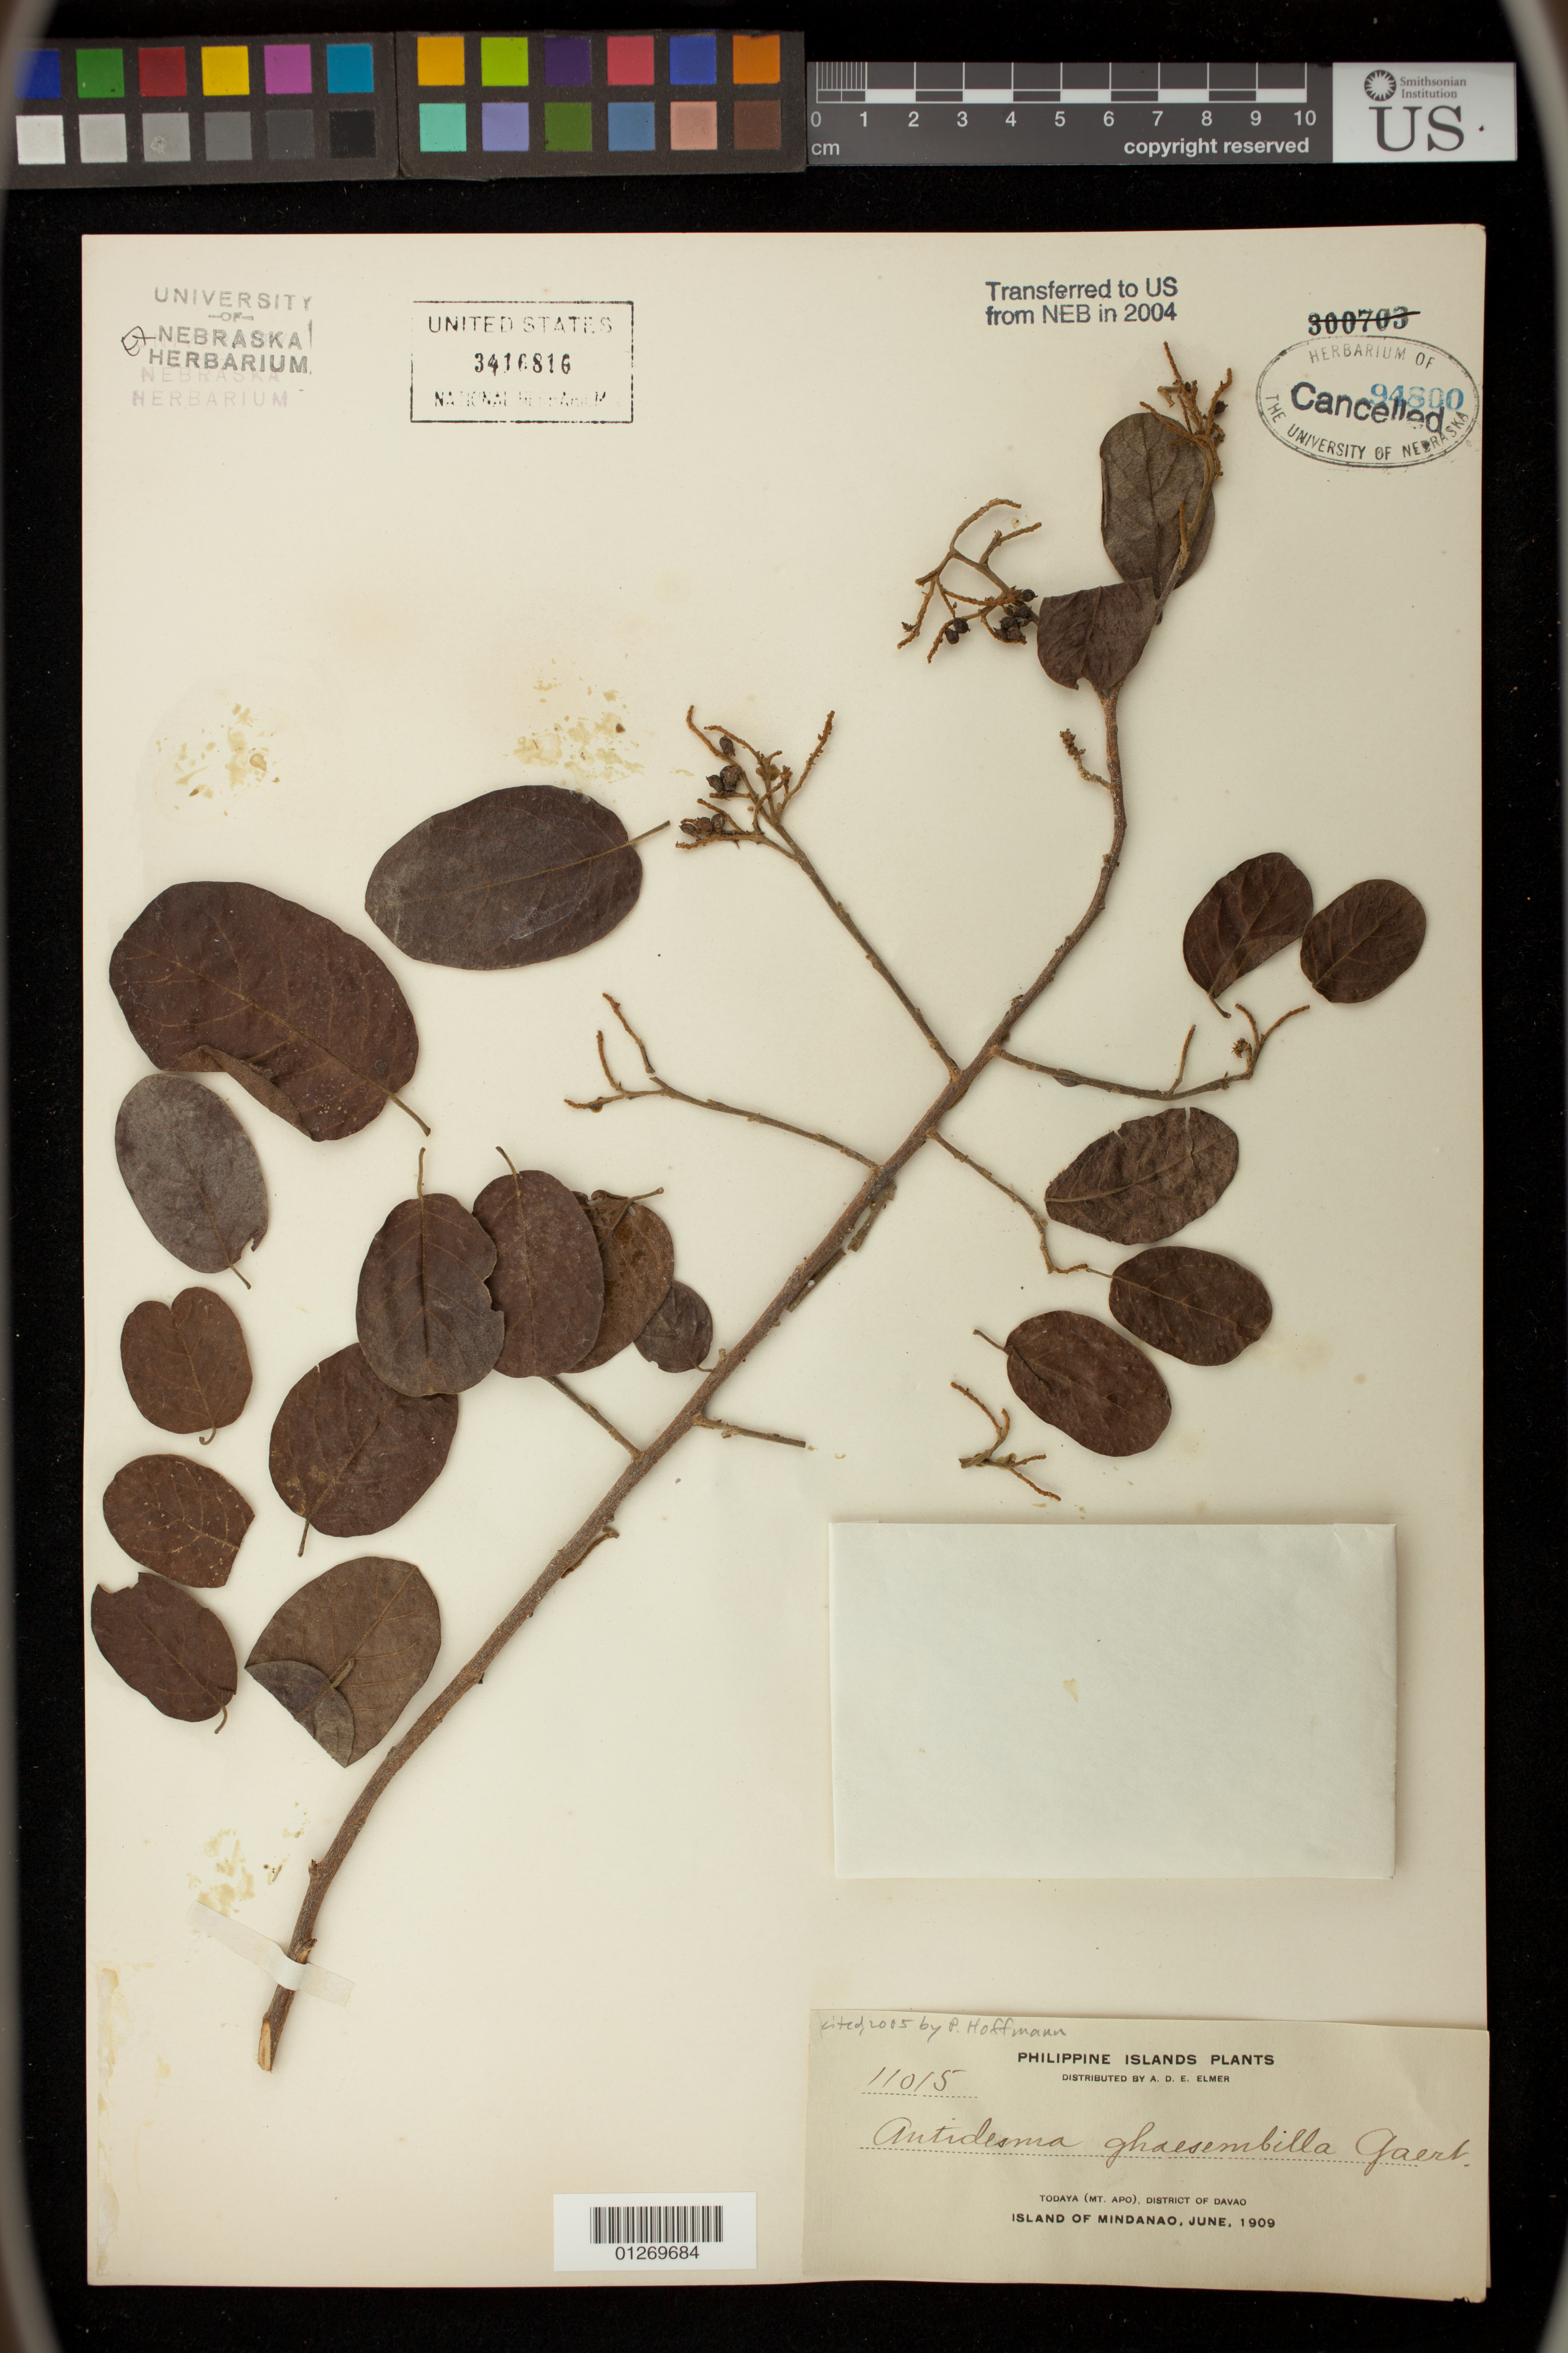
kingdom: Plantae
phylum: Tracheophyta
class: Magnoliopsida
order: Malpighiales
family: Phyllanthaceae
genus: Antidesma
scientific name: Antidesma ghaesembilla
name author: Gaertn.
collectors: A. D. E. Elmer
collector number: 11015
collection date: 1909-06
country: Philippines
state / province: Davao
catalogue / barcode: US 94800